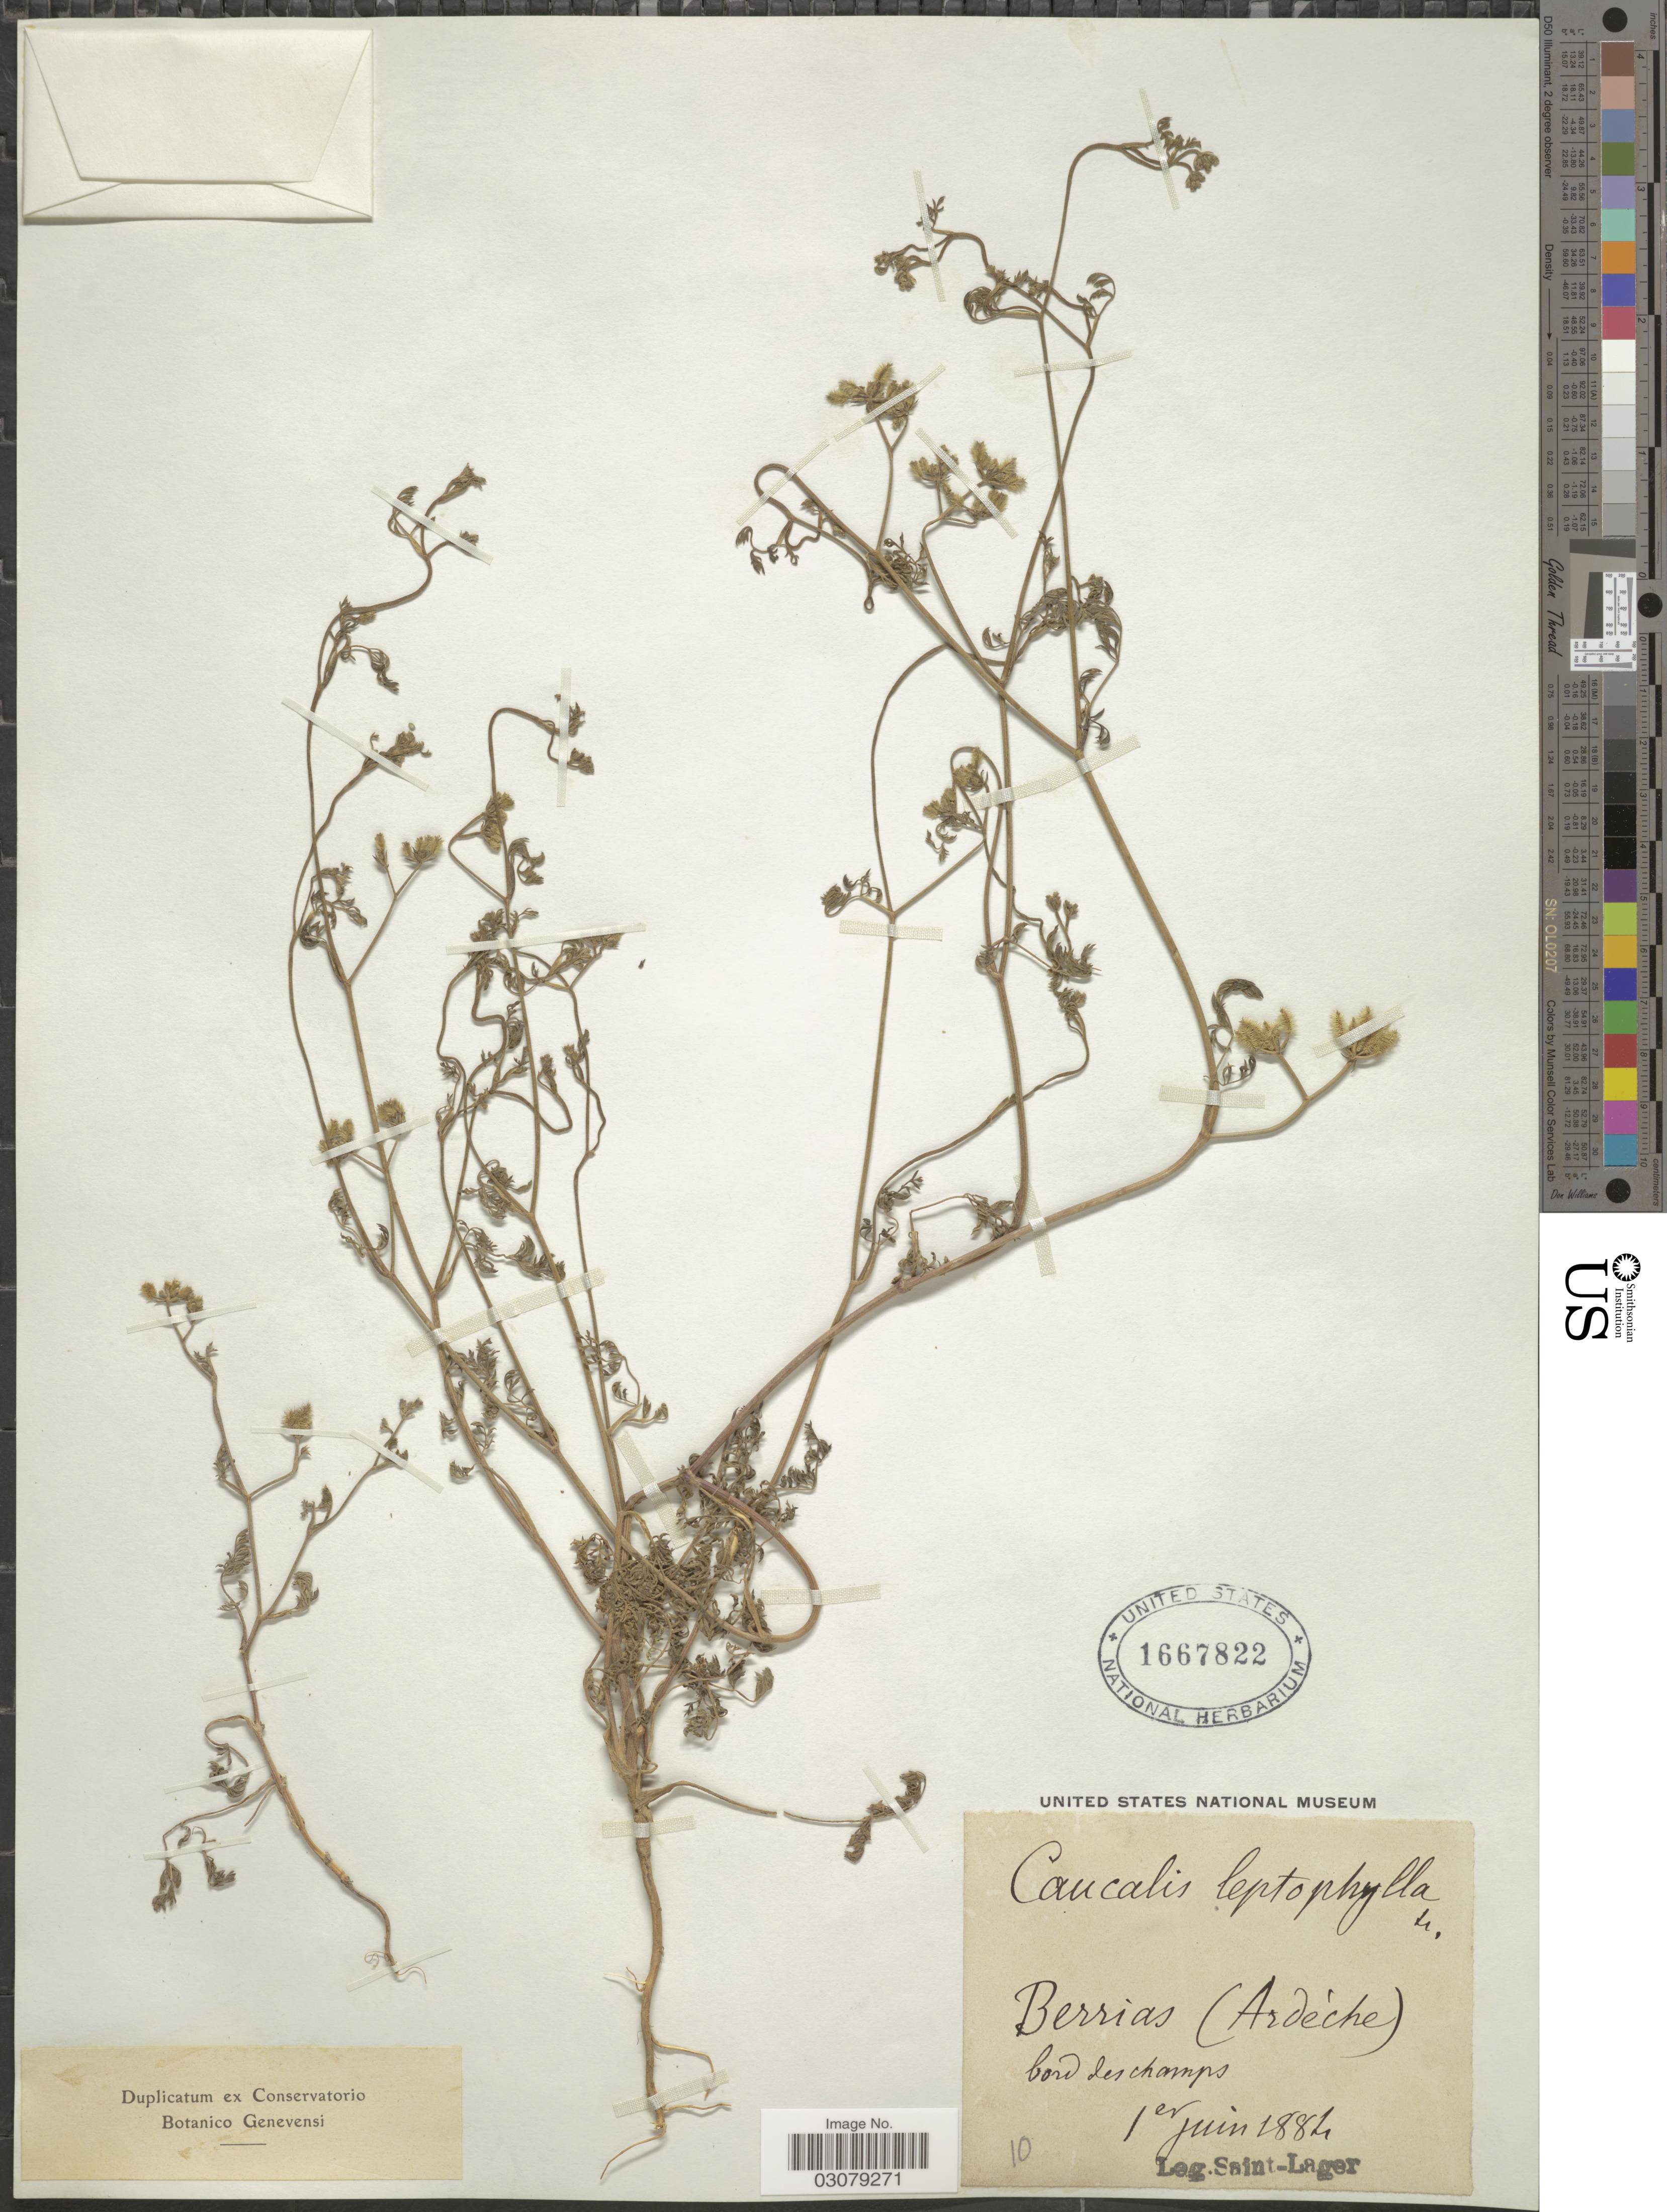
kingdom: Plantae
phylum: Tracheophyta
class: Magnoliopsida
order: Apiales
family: Apiaceae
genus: Torilis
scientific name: Torilis leptophylla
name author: (L.) Rchb. f.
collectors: Saint-Lager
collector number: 10?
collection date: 1884-06-01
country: France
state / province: Auvergne-Rhône-Alpes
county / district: Ardèche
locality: Berrias (Ardèche), bords des champs.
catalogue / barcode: US 1667822